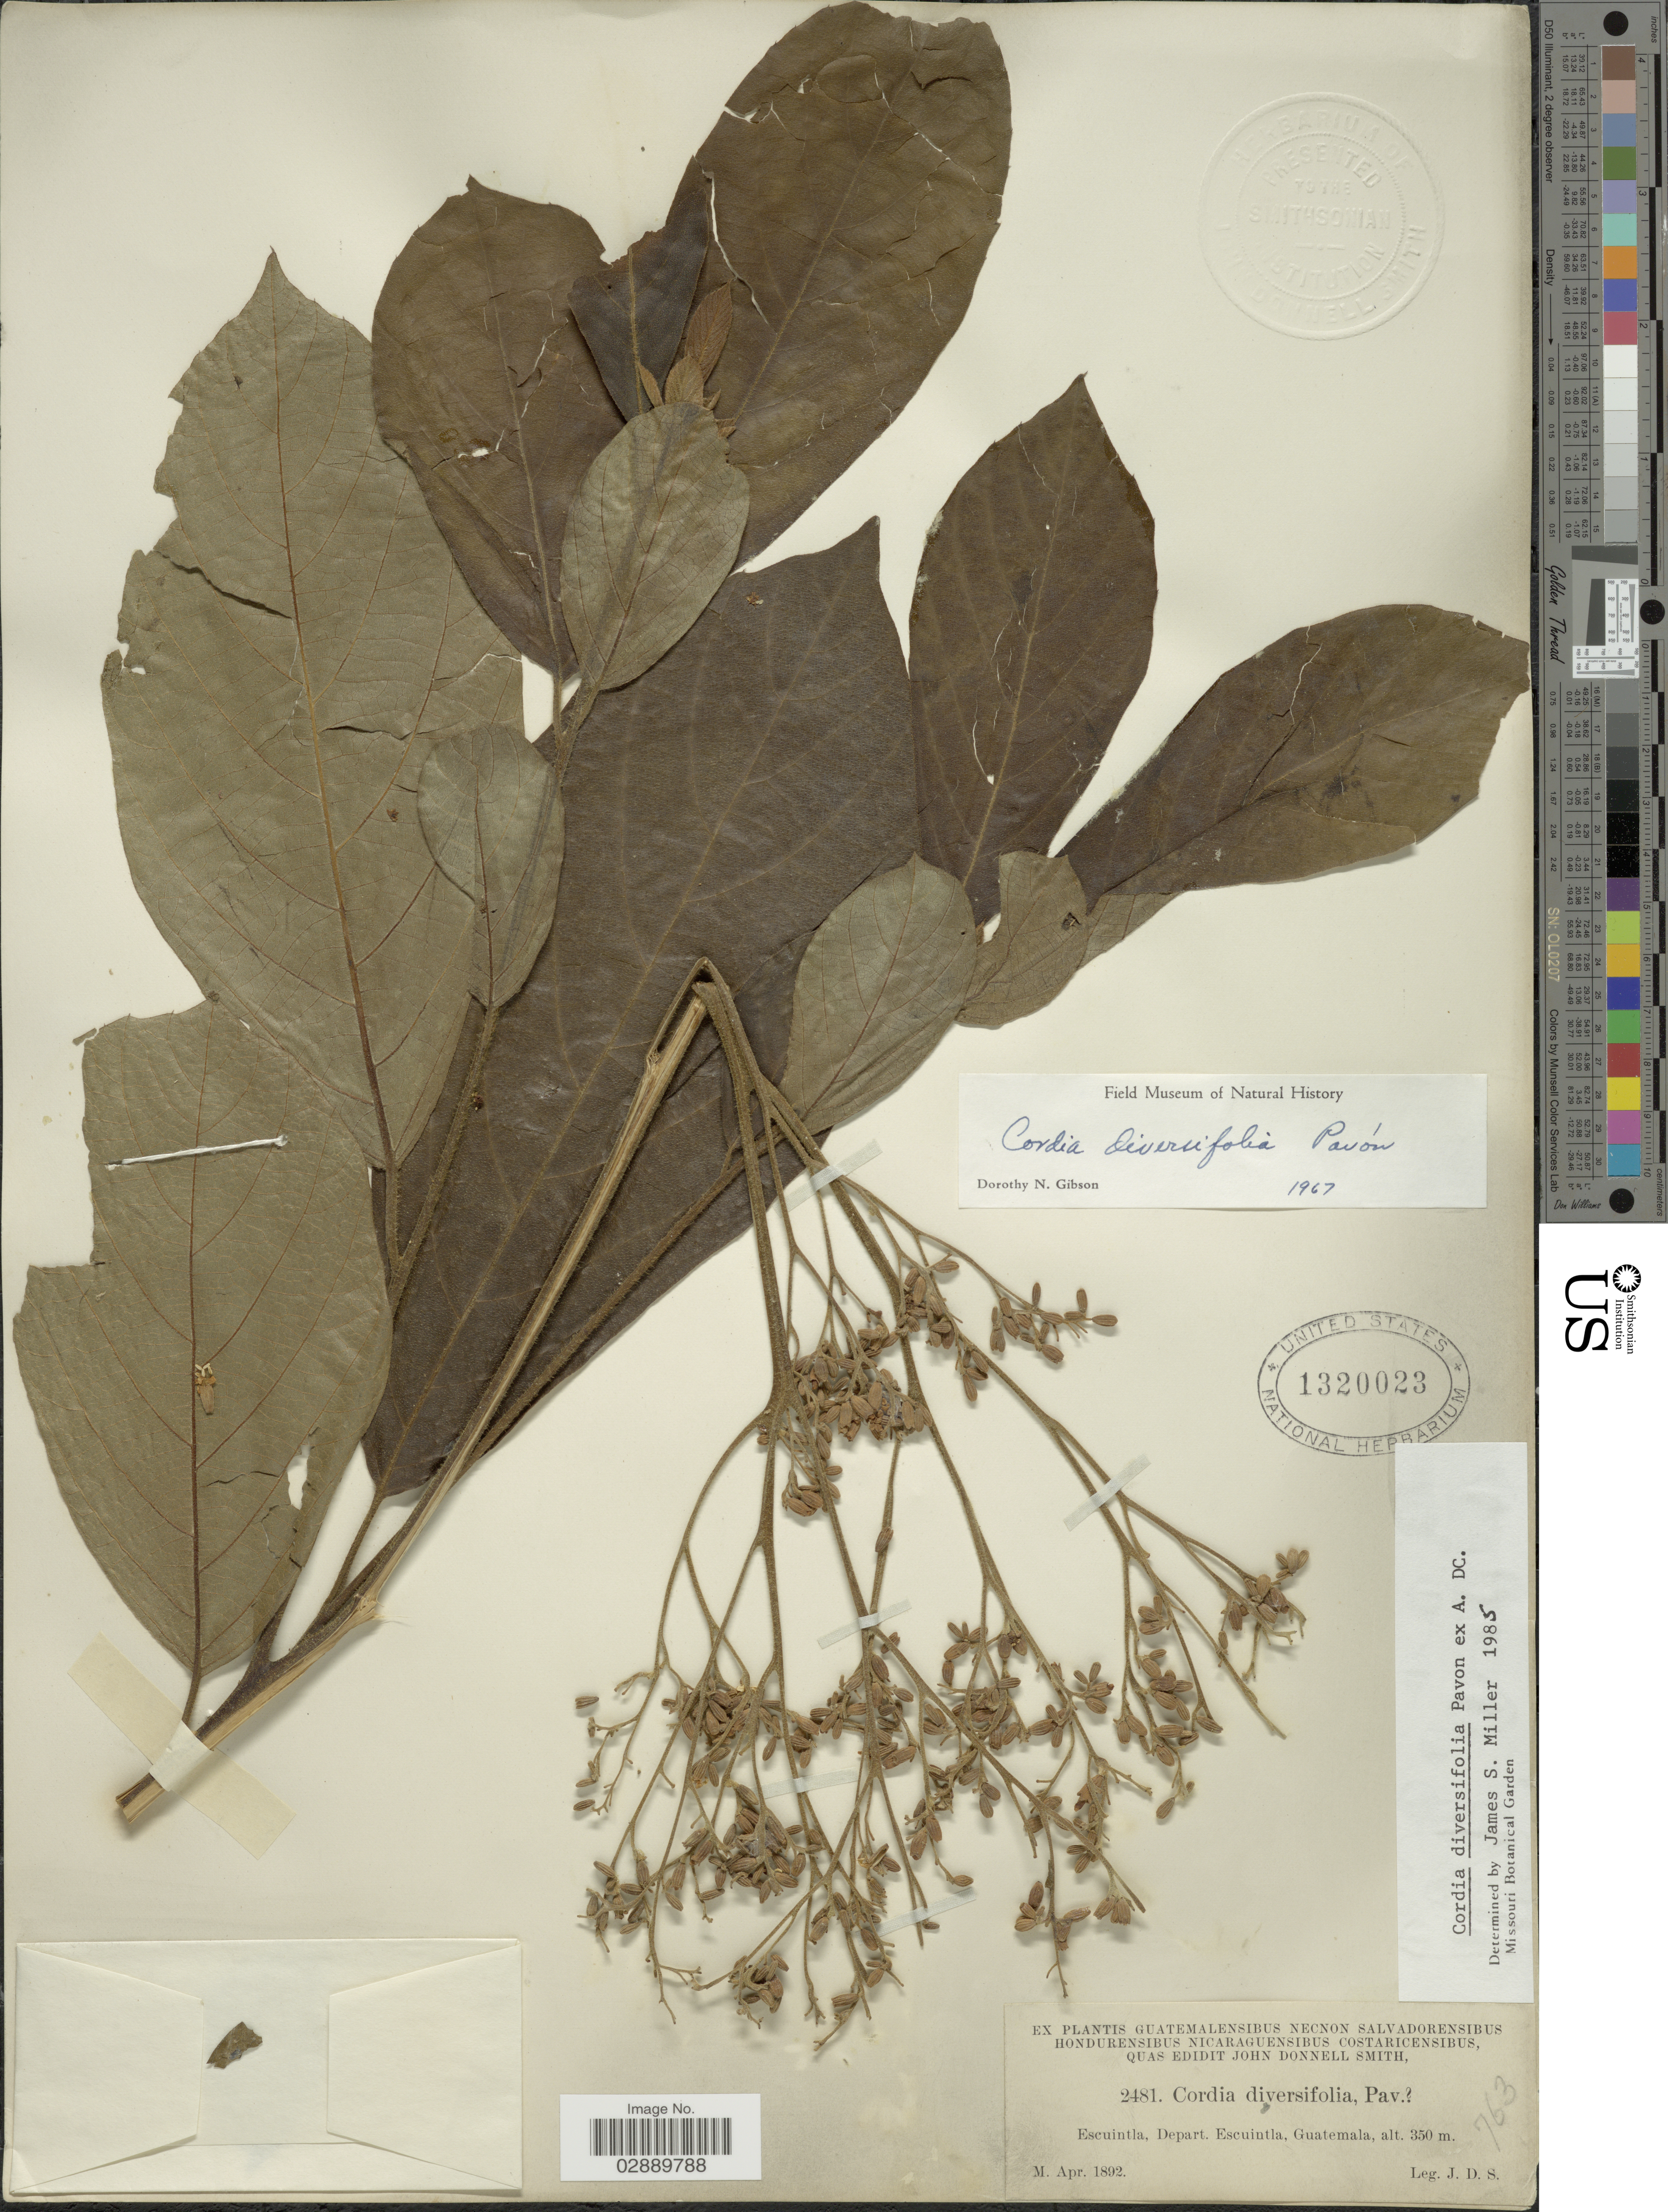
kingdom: Plantae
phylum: Tracheophyta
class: Magnoliopsida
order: Boraginales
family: Cordiaceae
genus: Cordia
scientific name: Cordia diversifolia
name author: Pav. ex DC.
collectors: J. Donnell Smith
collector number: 2481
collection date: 1892-04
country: Guatemala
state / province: Escuintla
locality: Escuintla, Depart. Escuintla.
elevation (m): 350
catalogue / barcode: US 1320023